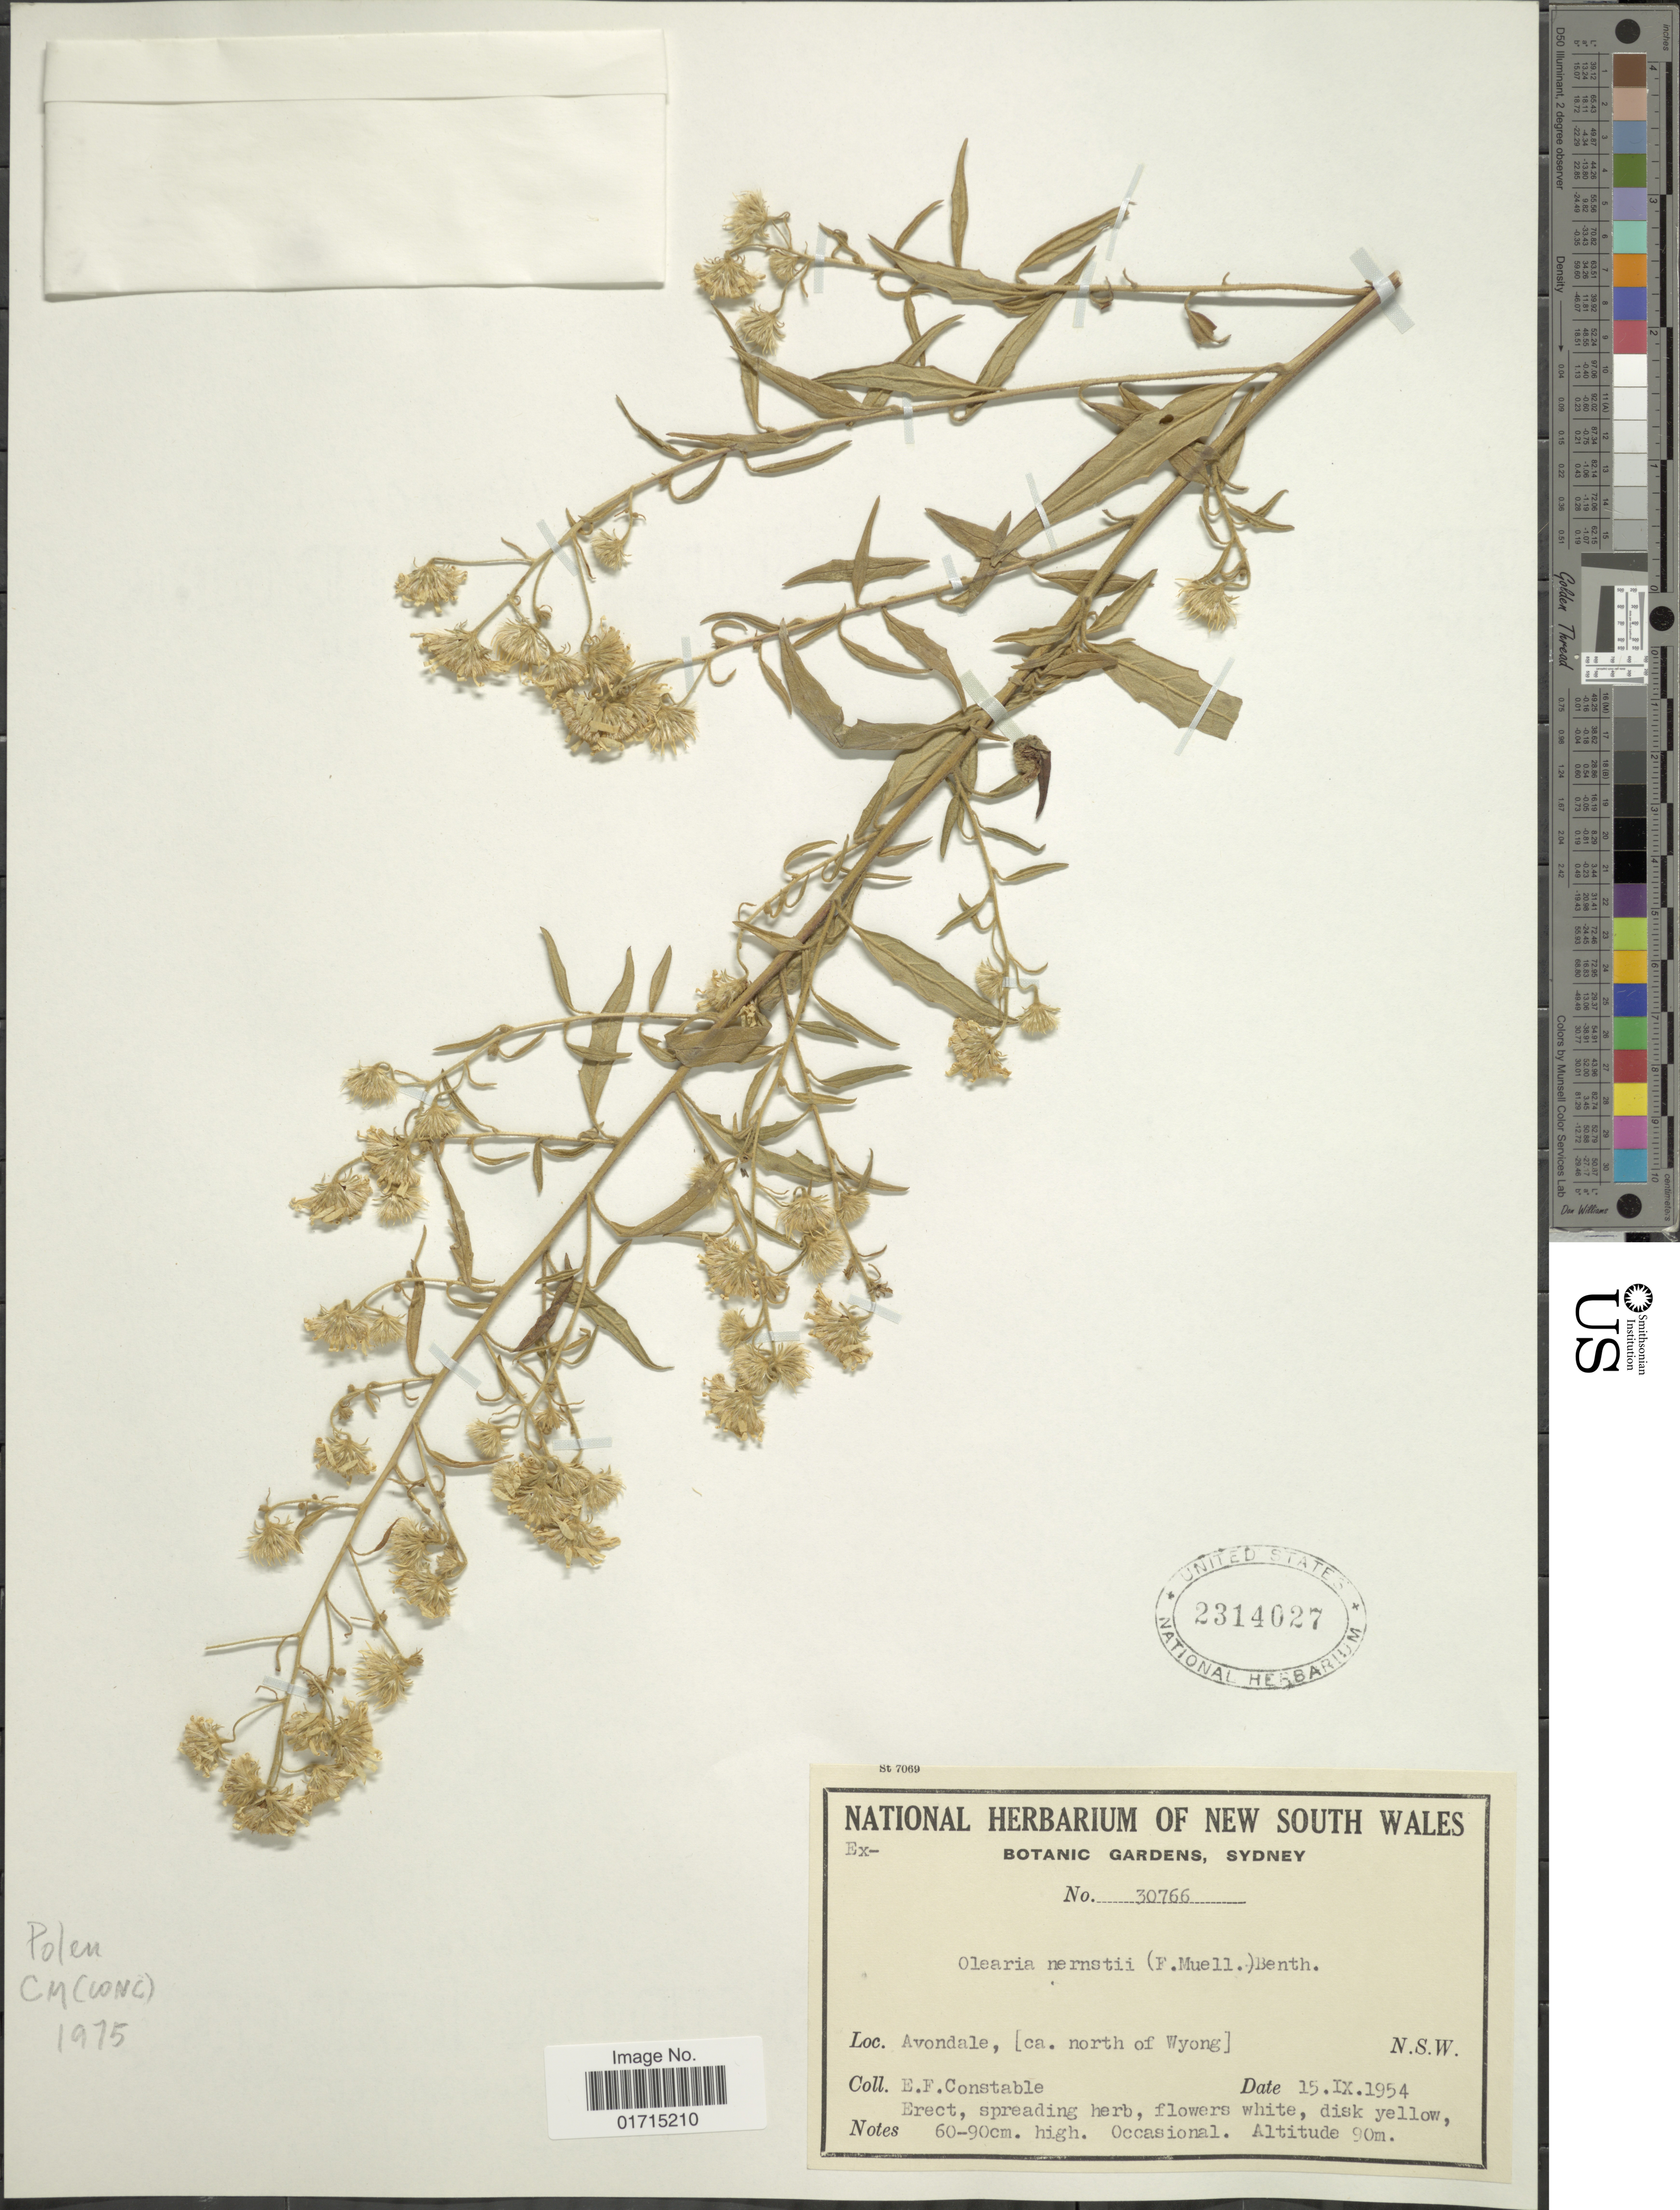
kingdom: Plantae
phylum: Tracheophyta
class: Magnoliopsida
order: Asterales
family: Asteraceae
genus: Olearia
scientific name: Olearia nernstii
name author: (F. Muell.) F. Muell.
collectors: E. F. Constable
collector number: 30766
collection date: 1954-09-15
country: Australia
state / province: New South Wales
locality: Avondale, (ca. north of Wyong)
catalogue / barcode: US 2314027